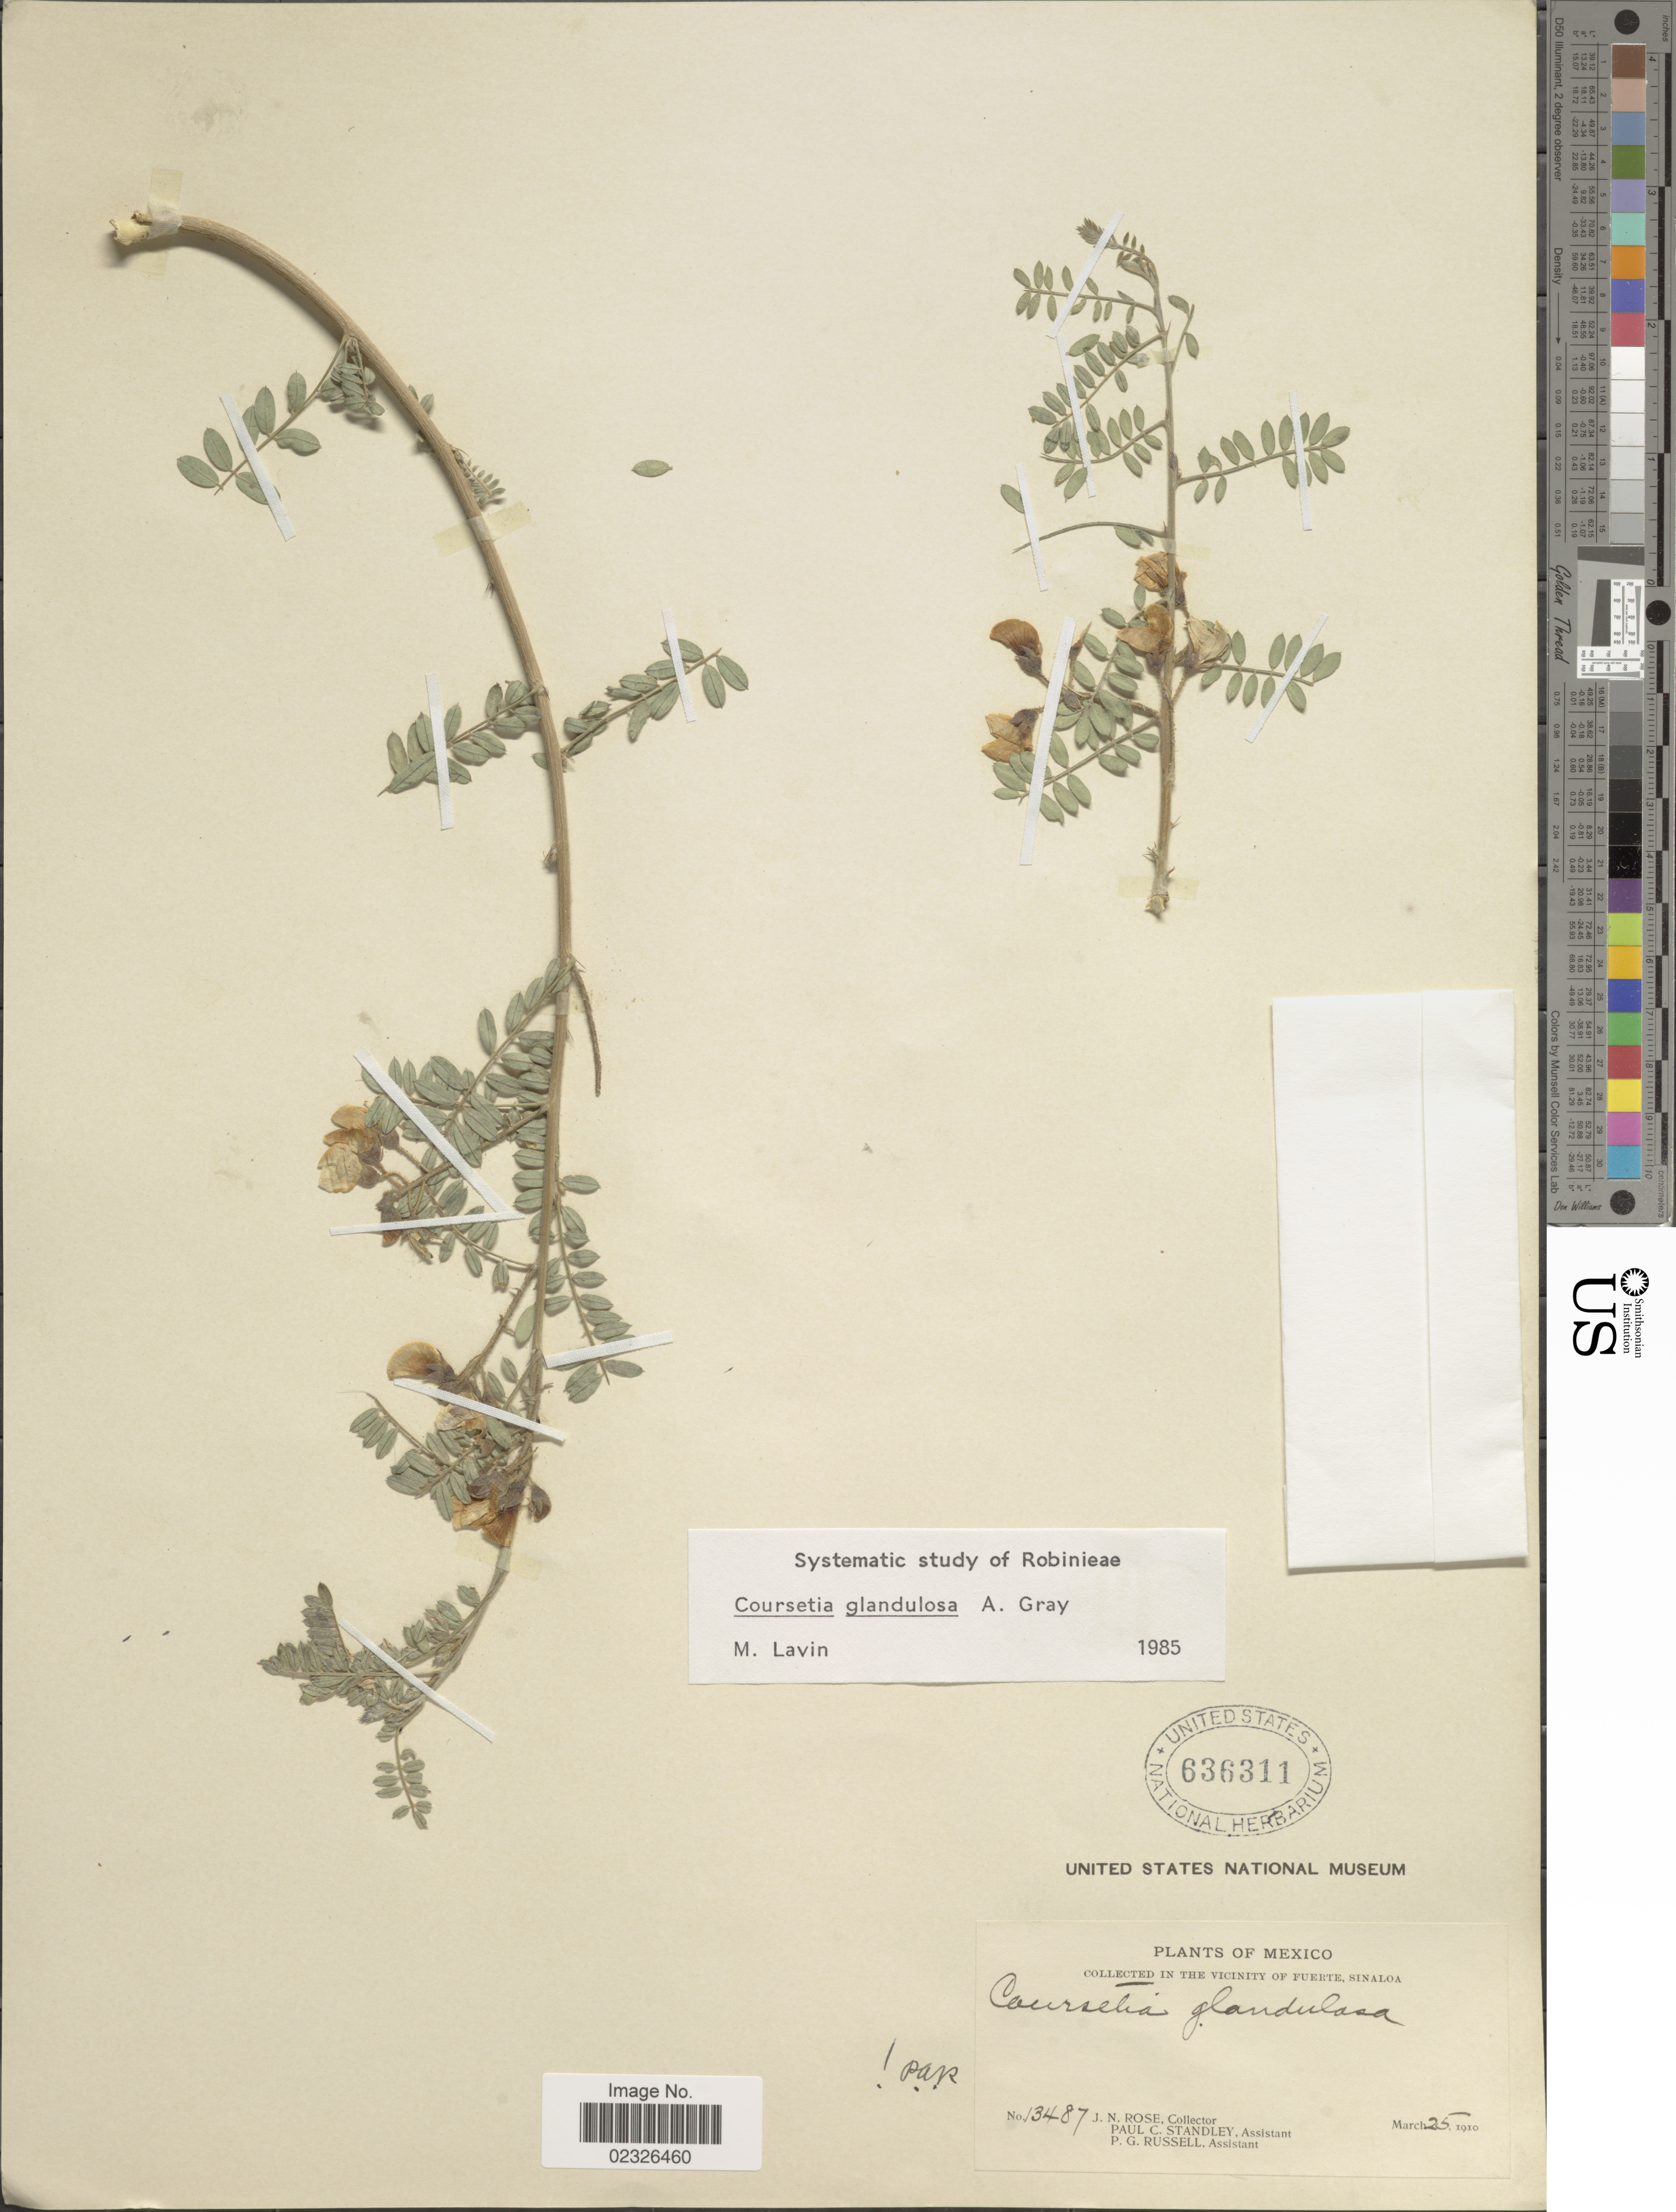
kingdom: Plantae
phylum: Tracheophyta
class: Magnoliopsida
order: Fabales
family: Fabaceae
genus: Coursetia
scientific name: Coursetia glandulosa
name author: A. Gray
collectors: J. N. Rose, P. C. Standley & P. G. Russell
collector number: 13487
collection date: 1910-03-25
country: Mexico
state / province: Sinaloa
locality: Vicinity of Fuerte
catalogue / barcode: US 636311